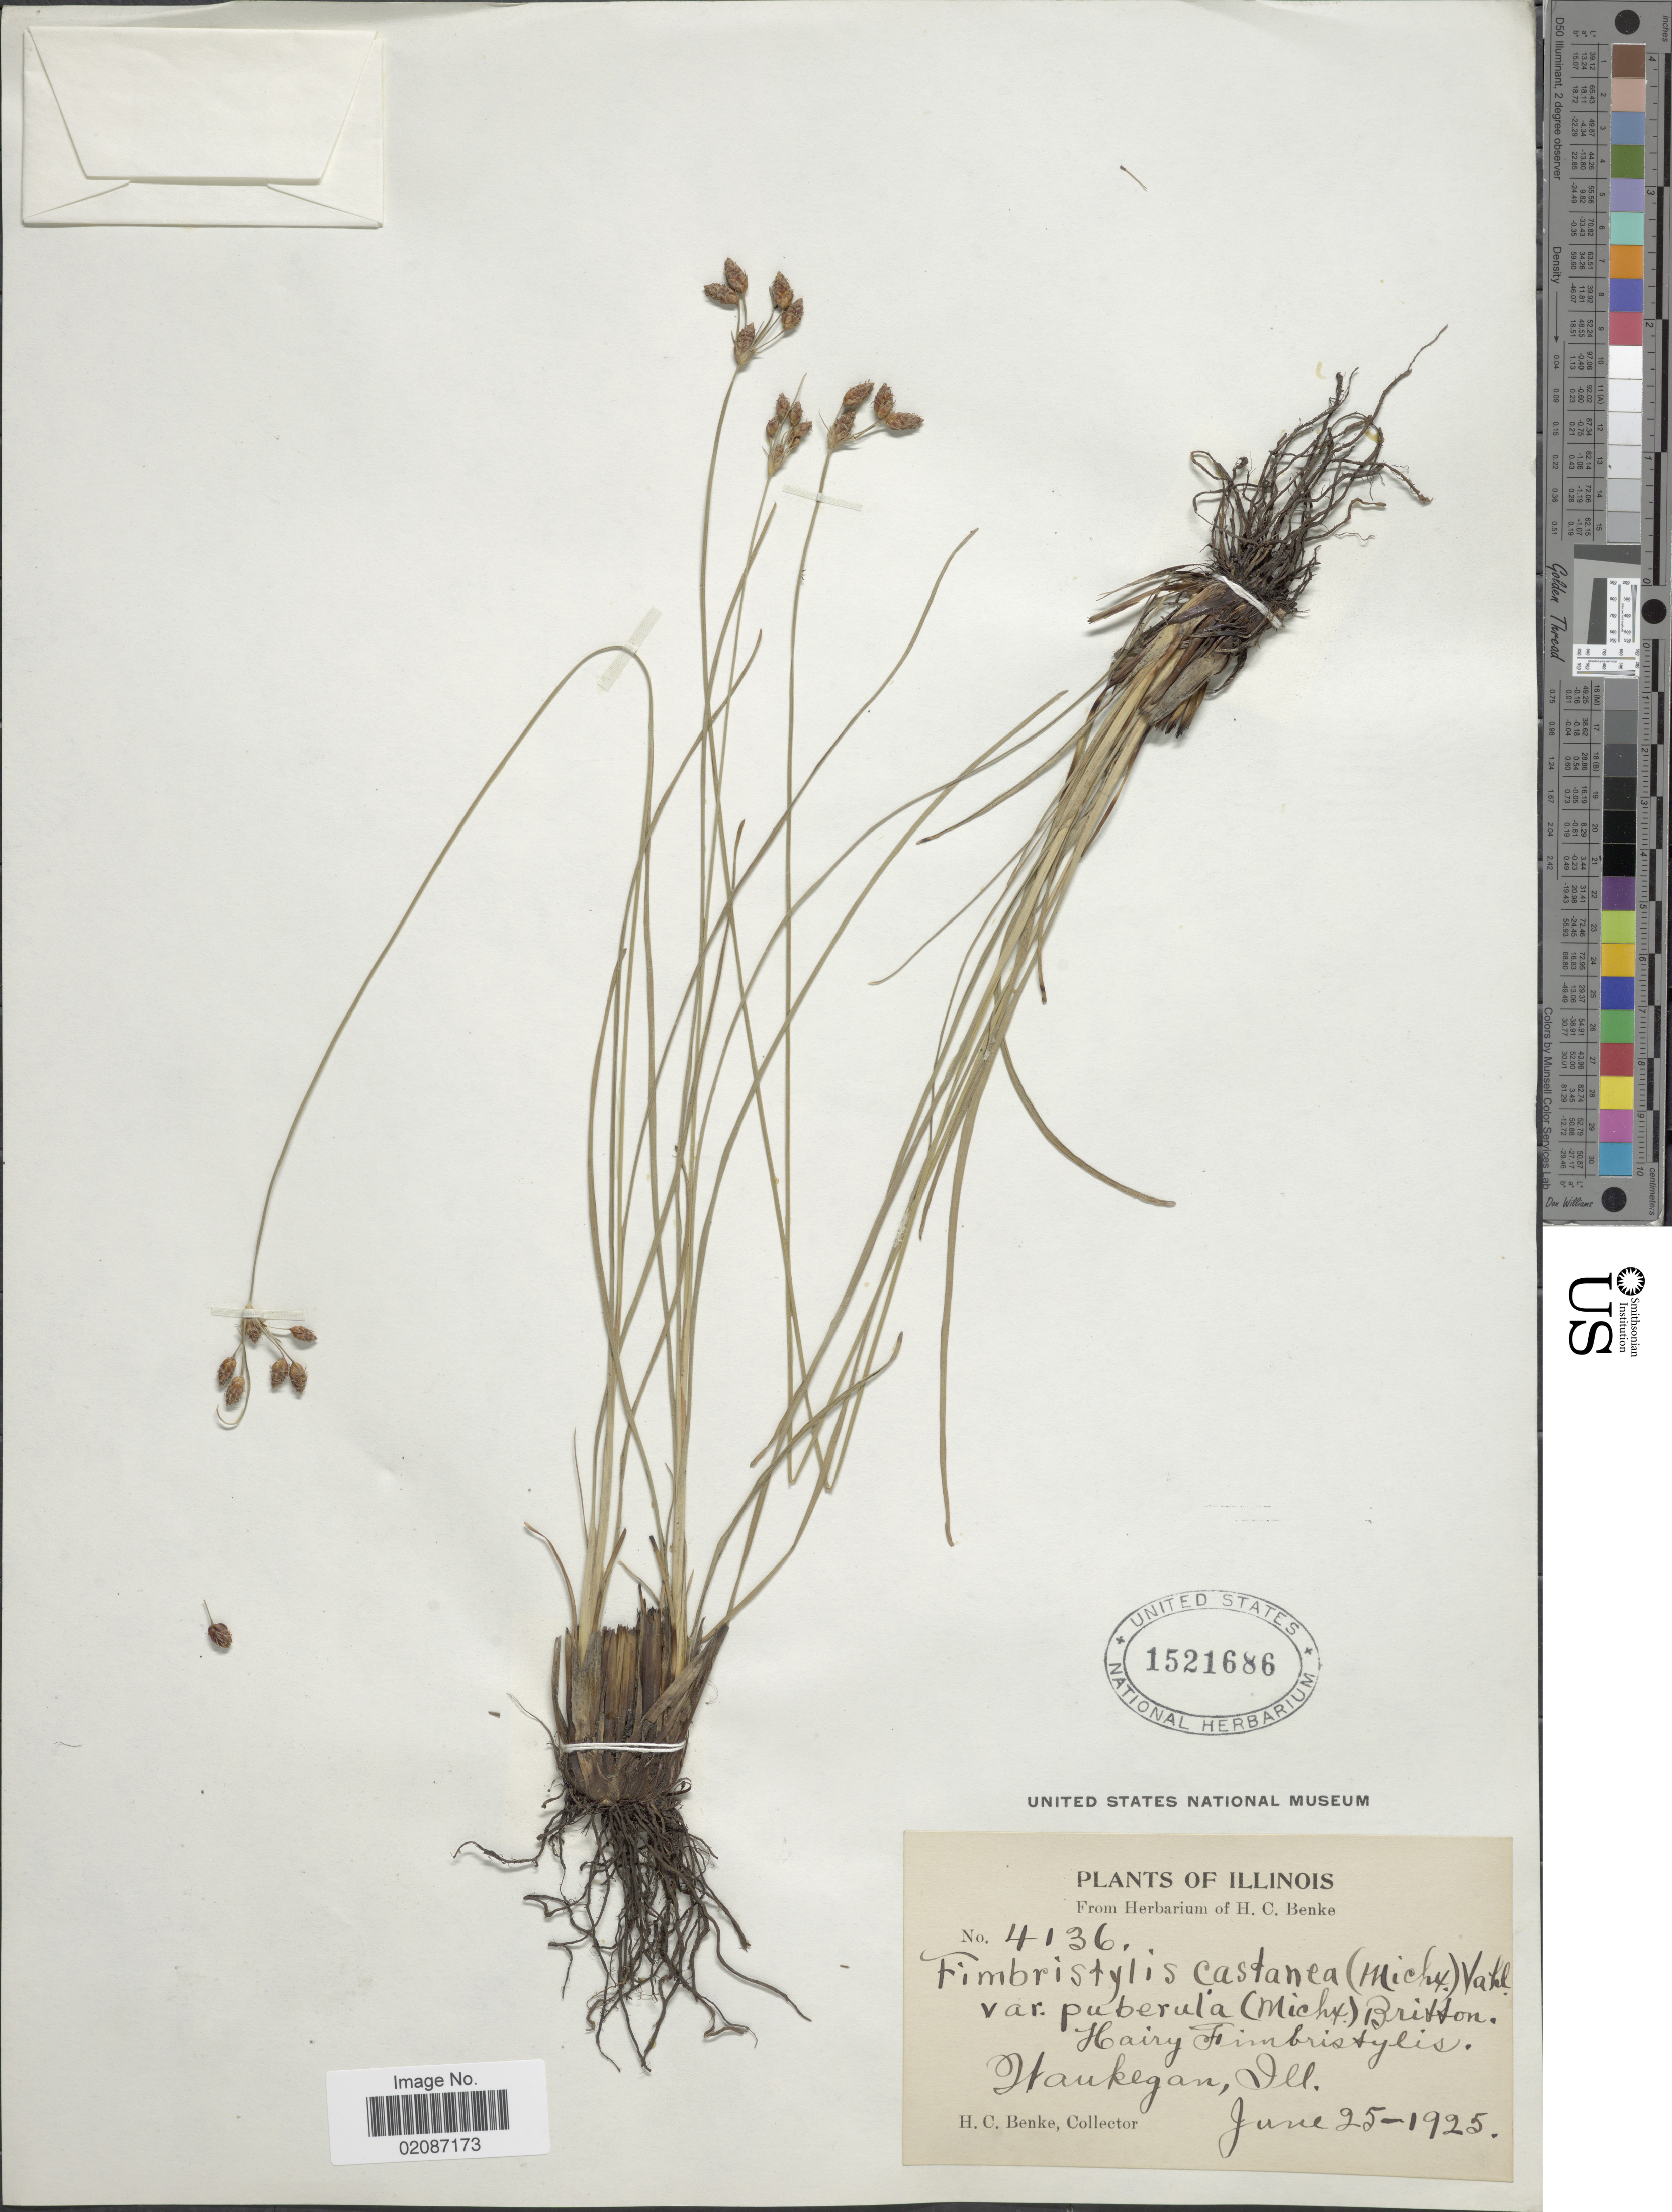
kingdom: Plantae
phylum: Tracheophyta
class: Liliopsida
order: Poales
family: Cyperaceae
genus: Fimbristylis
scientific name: Fimbristylis spadicea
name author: (L.) Vahl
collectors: H. Benke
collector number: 4136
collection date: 1925-06-25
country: United States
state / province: Illinois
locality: Waukegan, Ill.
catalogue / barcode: US 1521686